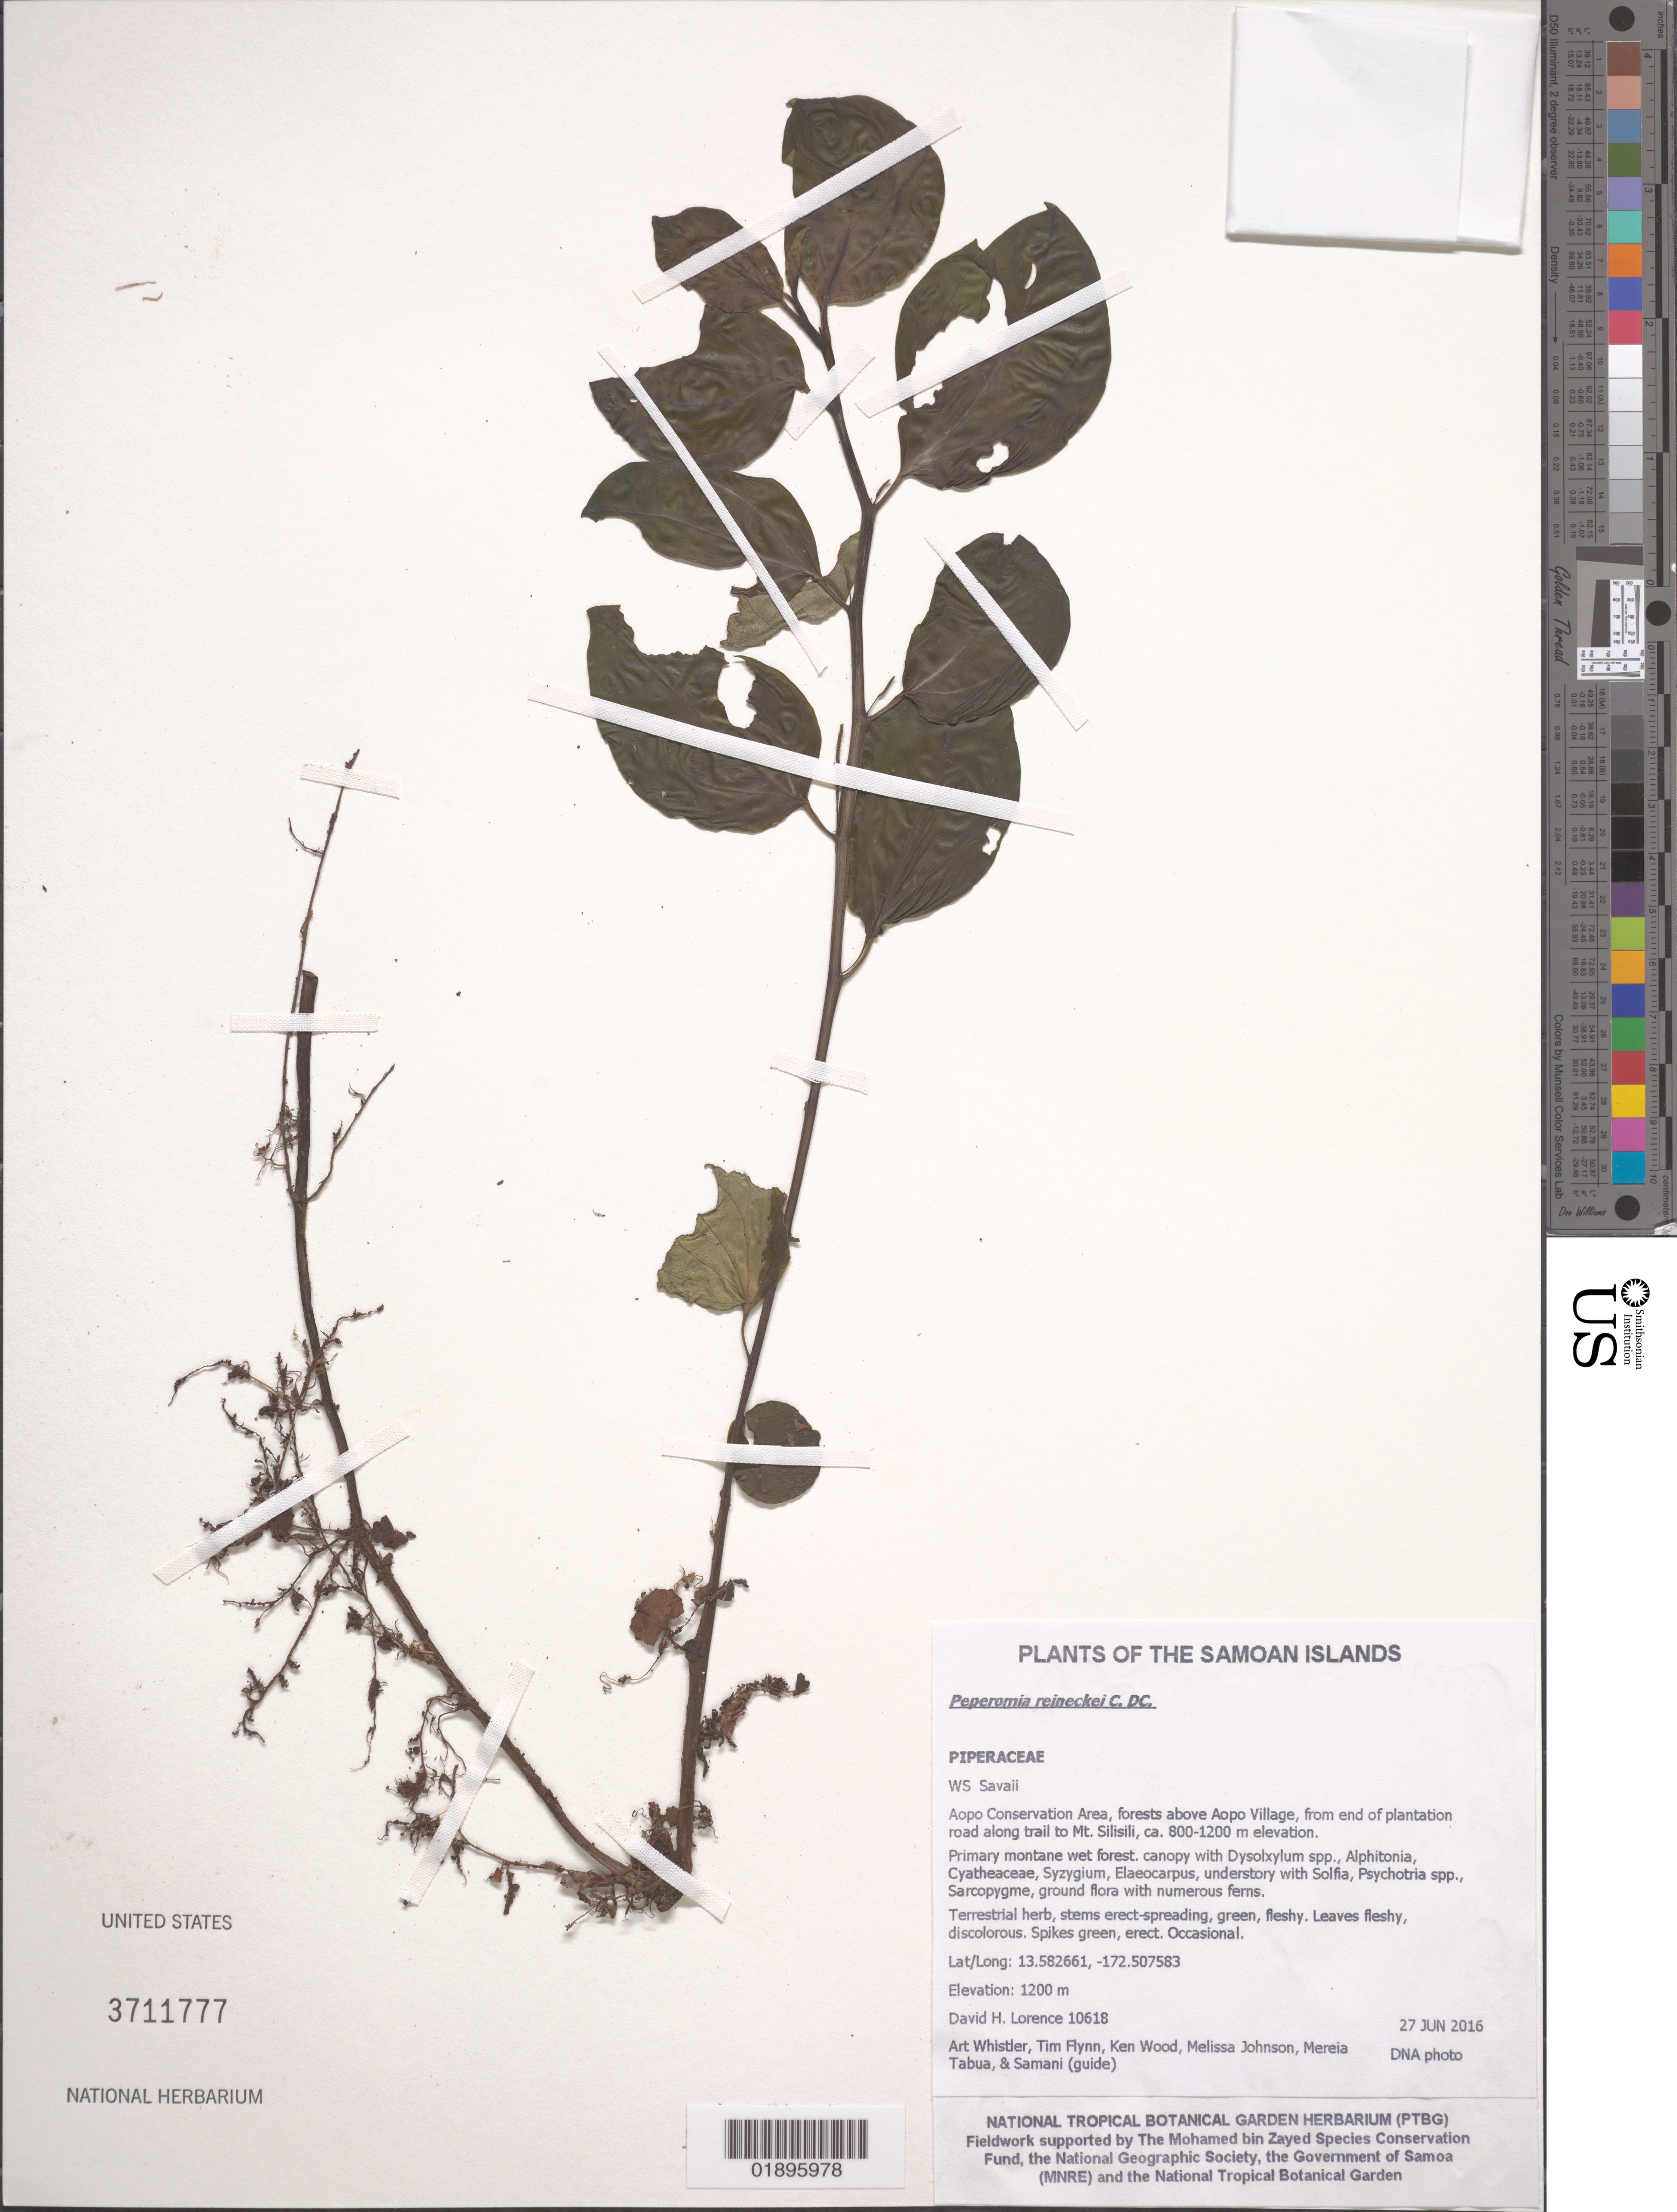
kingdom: Plantae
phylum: Tracheophyta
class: Magnoliopsida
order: Piperales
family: Piperaceae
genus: Peperomia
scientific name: Peperomia reineckei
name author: C. DC.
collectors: D. Lorence, A. Whistler, J. Atherton, F. Enoka & J. Pisi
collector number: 10618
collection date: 2016-06-27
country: Samoa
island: Savai'i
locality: Aopo Conservation Area, forests above Aopo Village, from end of plantation road along trail to Mt. Silisili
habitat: Primary montane wet forest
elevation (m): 1200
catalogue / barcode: US 3711777